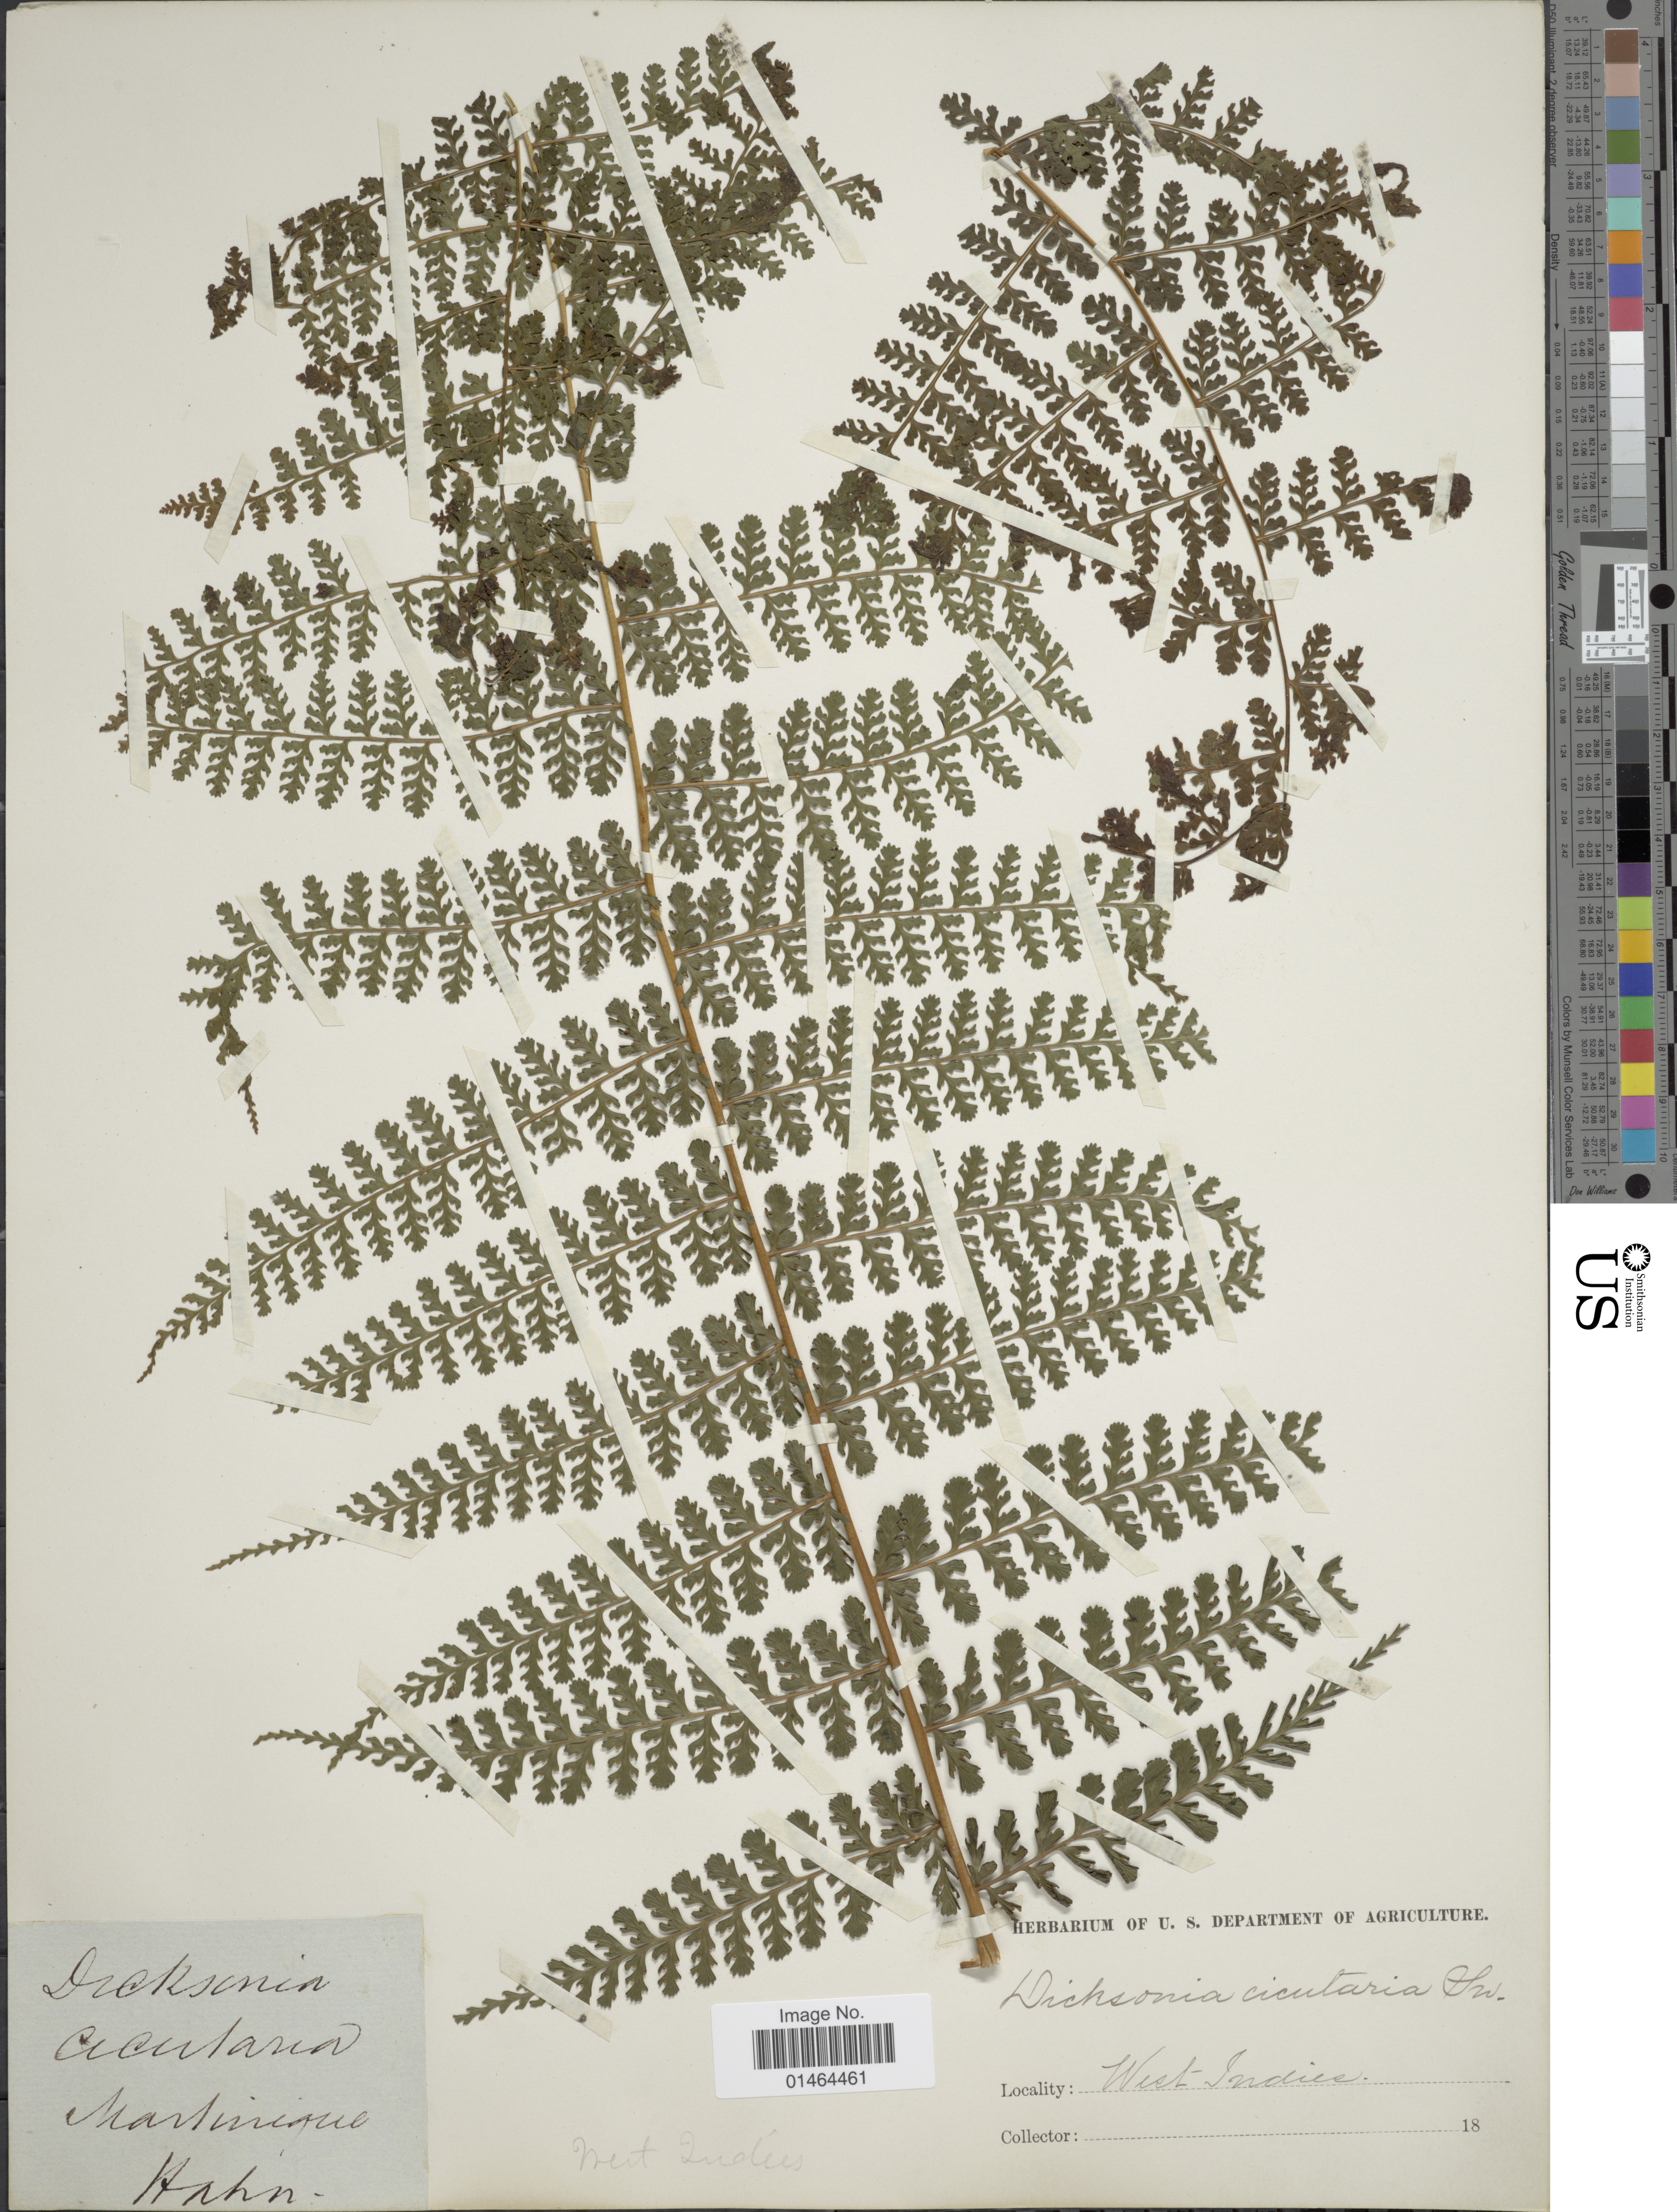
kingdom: Plantae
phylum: Tracheophyta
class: Polypodiopsida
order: Polypodiales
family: Dennstaedtiaceae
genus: Dennstaedtia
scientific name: Dennstaedtia dissecta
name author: (Sw.) T. Moore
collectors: -- Hahn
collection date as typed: Transcribed d/m/y: //18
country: Martinique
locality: West Indies